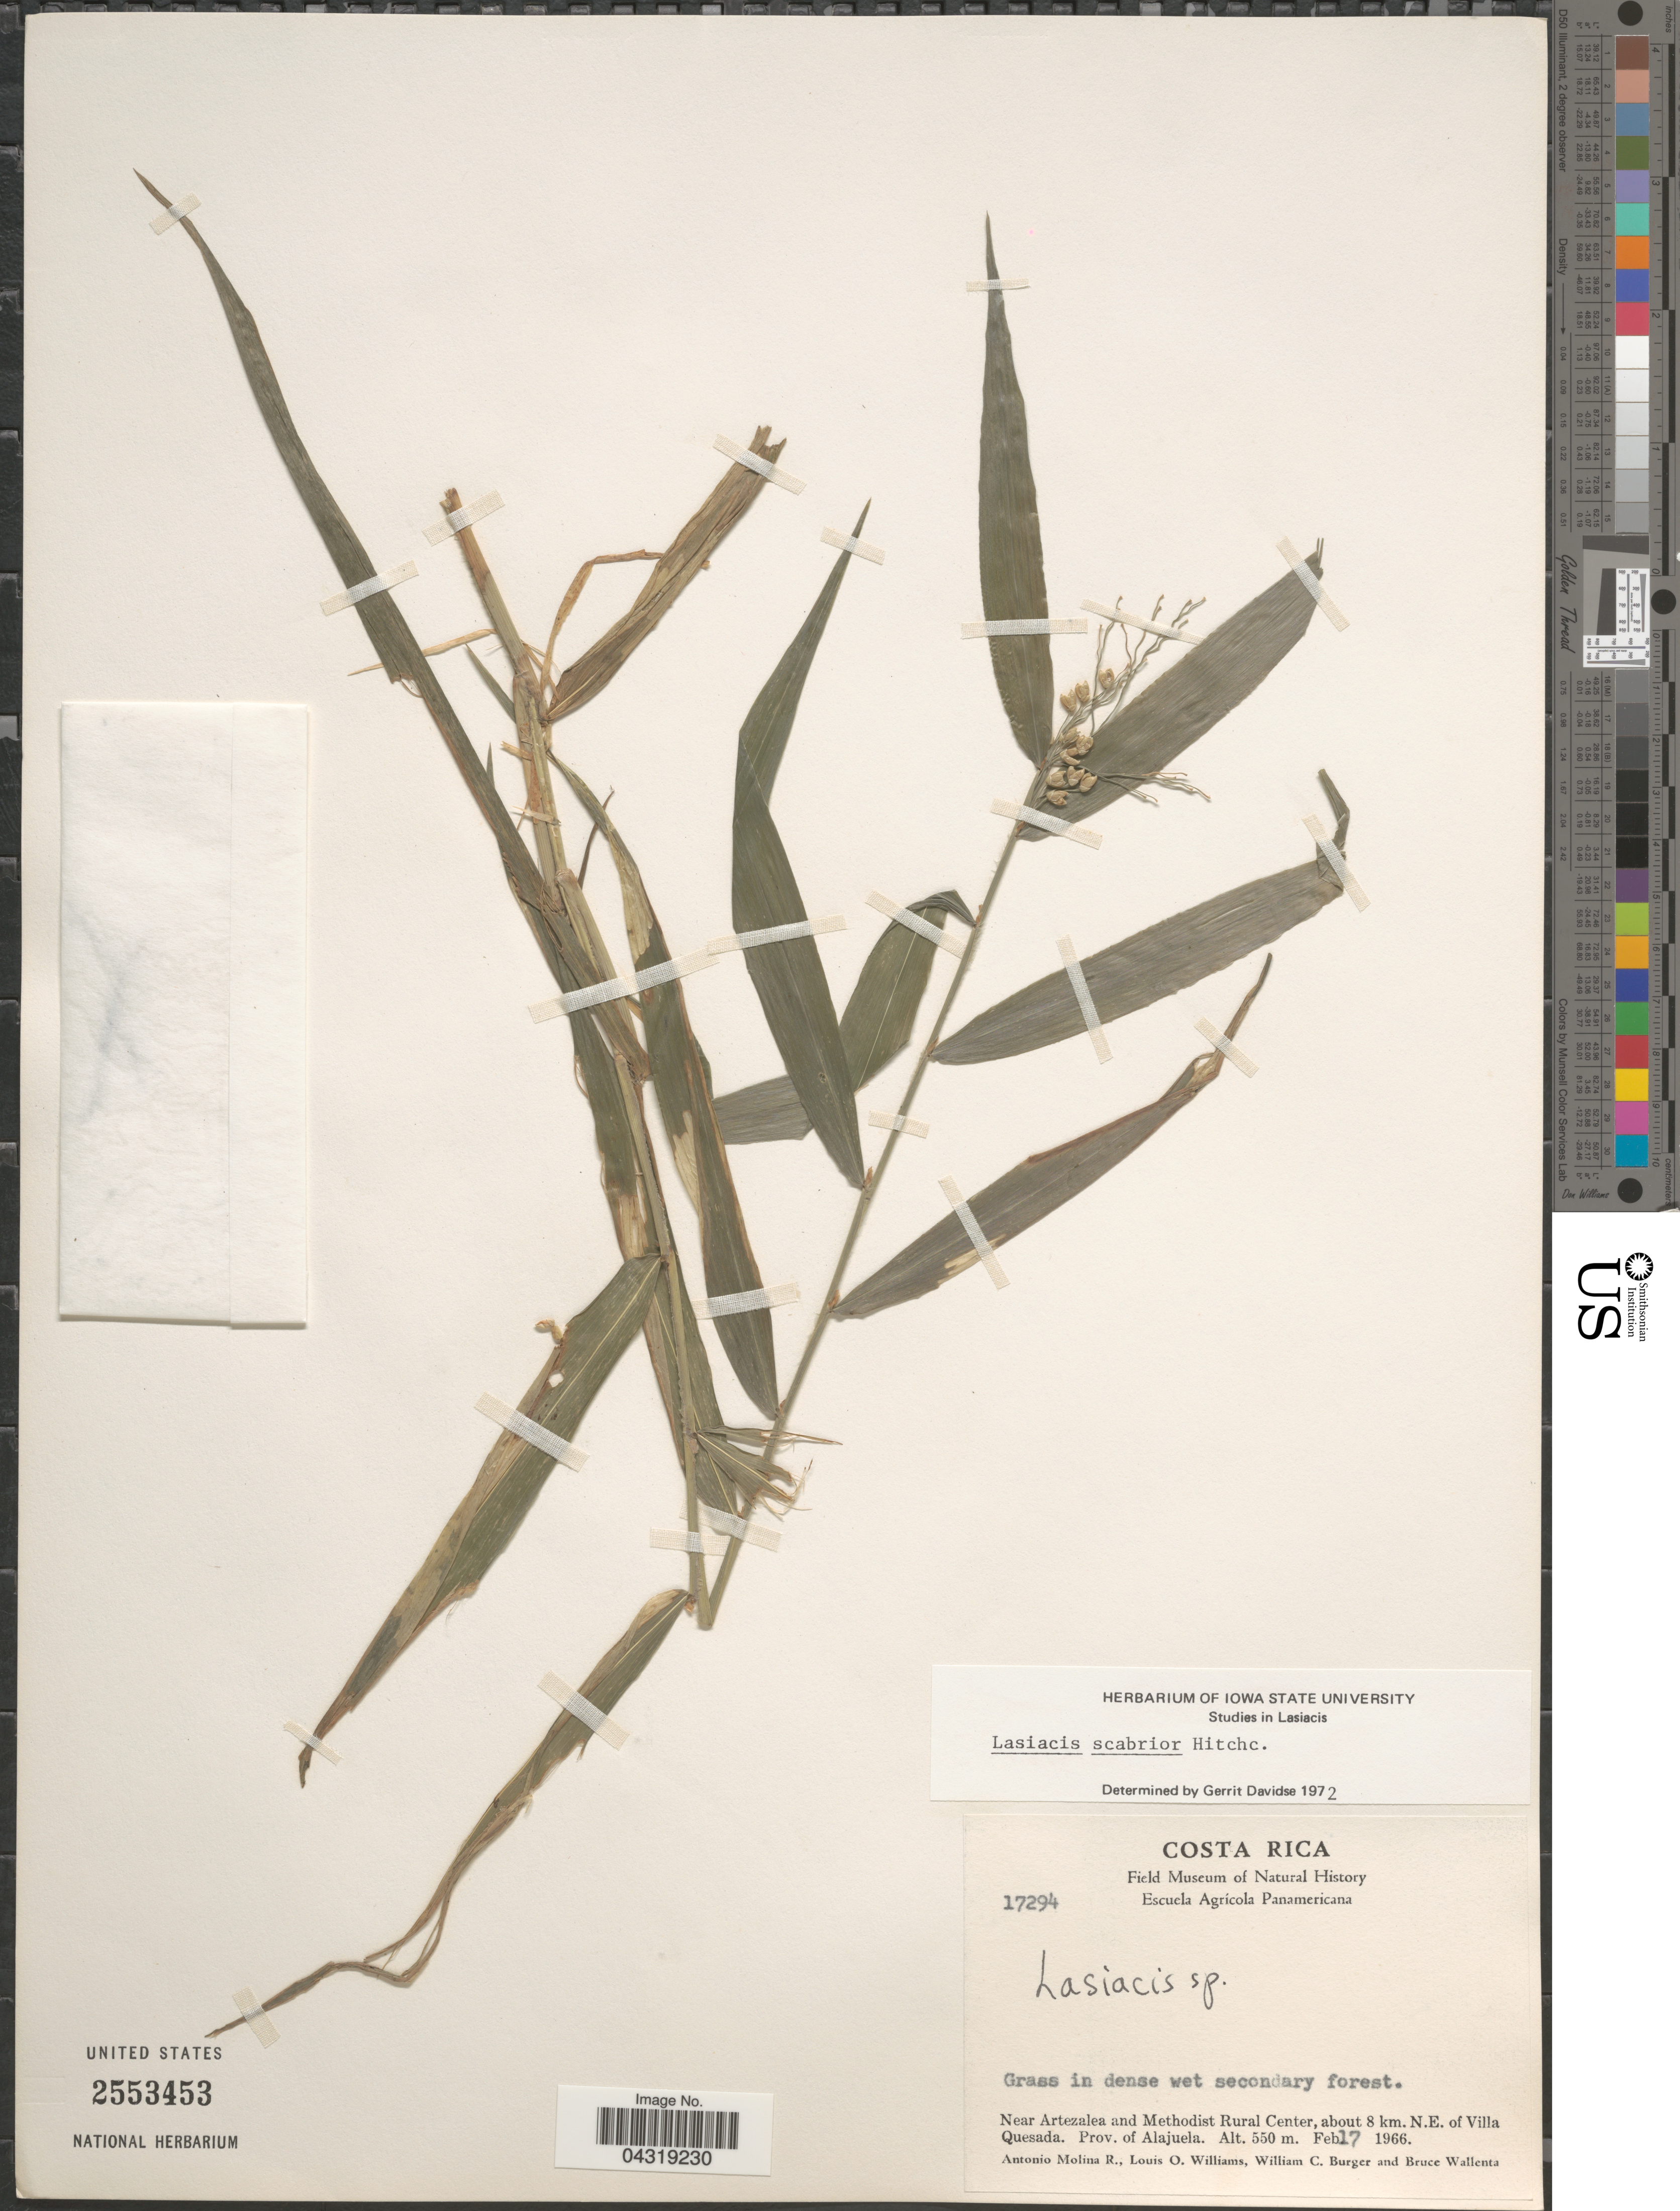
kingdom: Plantae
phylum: Tracheophyta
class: Liliopsida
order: Poales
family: Poaceae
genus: Lasiacis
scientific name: Lasiacis scabrior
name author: Hitchc.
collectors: A. Molina R., L. O. Williams, W. Burger & B. Wallenta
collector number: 17294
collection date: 1966-02-17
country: Costa Rica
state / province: Alajuela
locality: Grass in dense wet secondary forest. Near Artezalea and Methodist Rural Center, about 8 km. N. E. of Villa Quesada. Prov. of Alajuela.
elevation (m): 550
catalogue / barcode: US 2553453